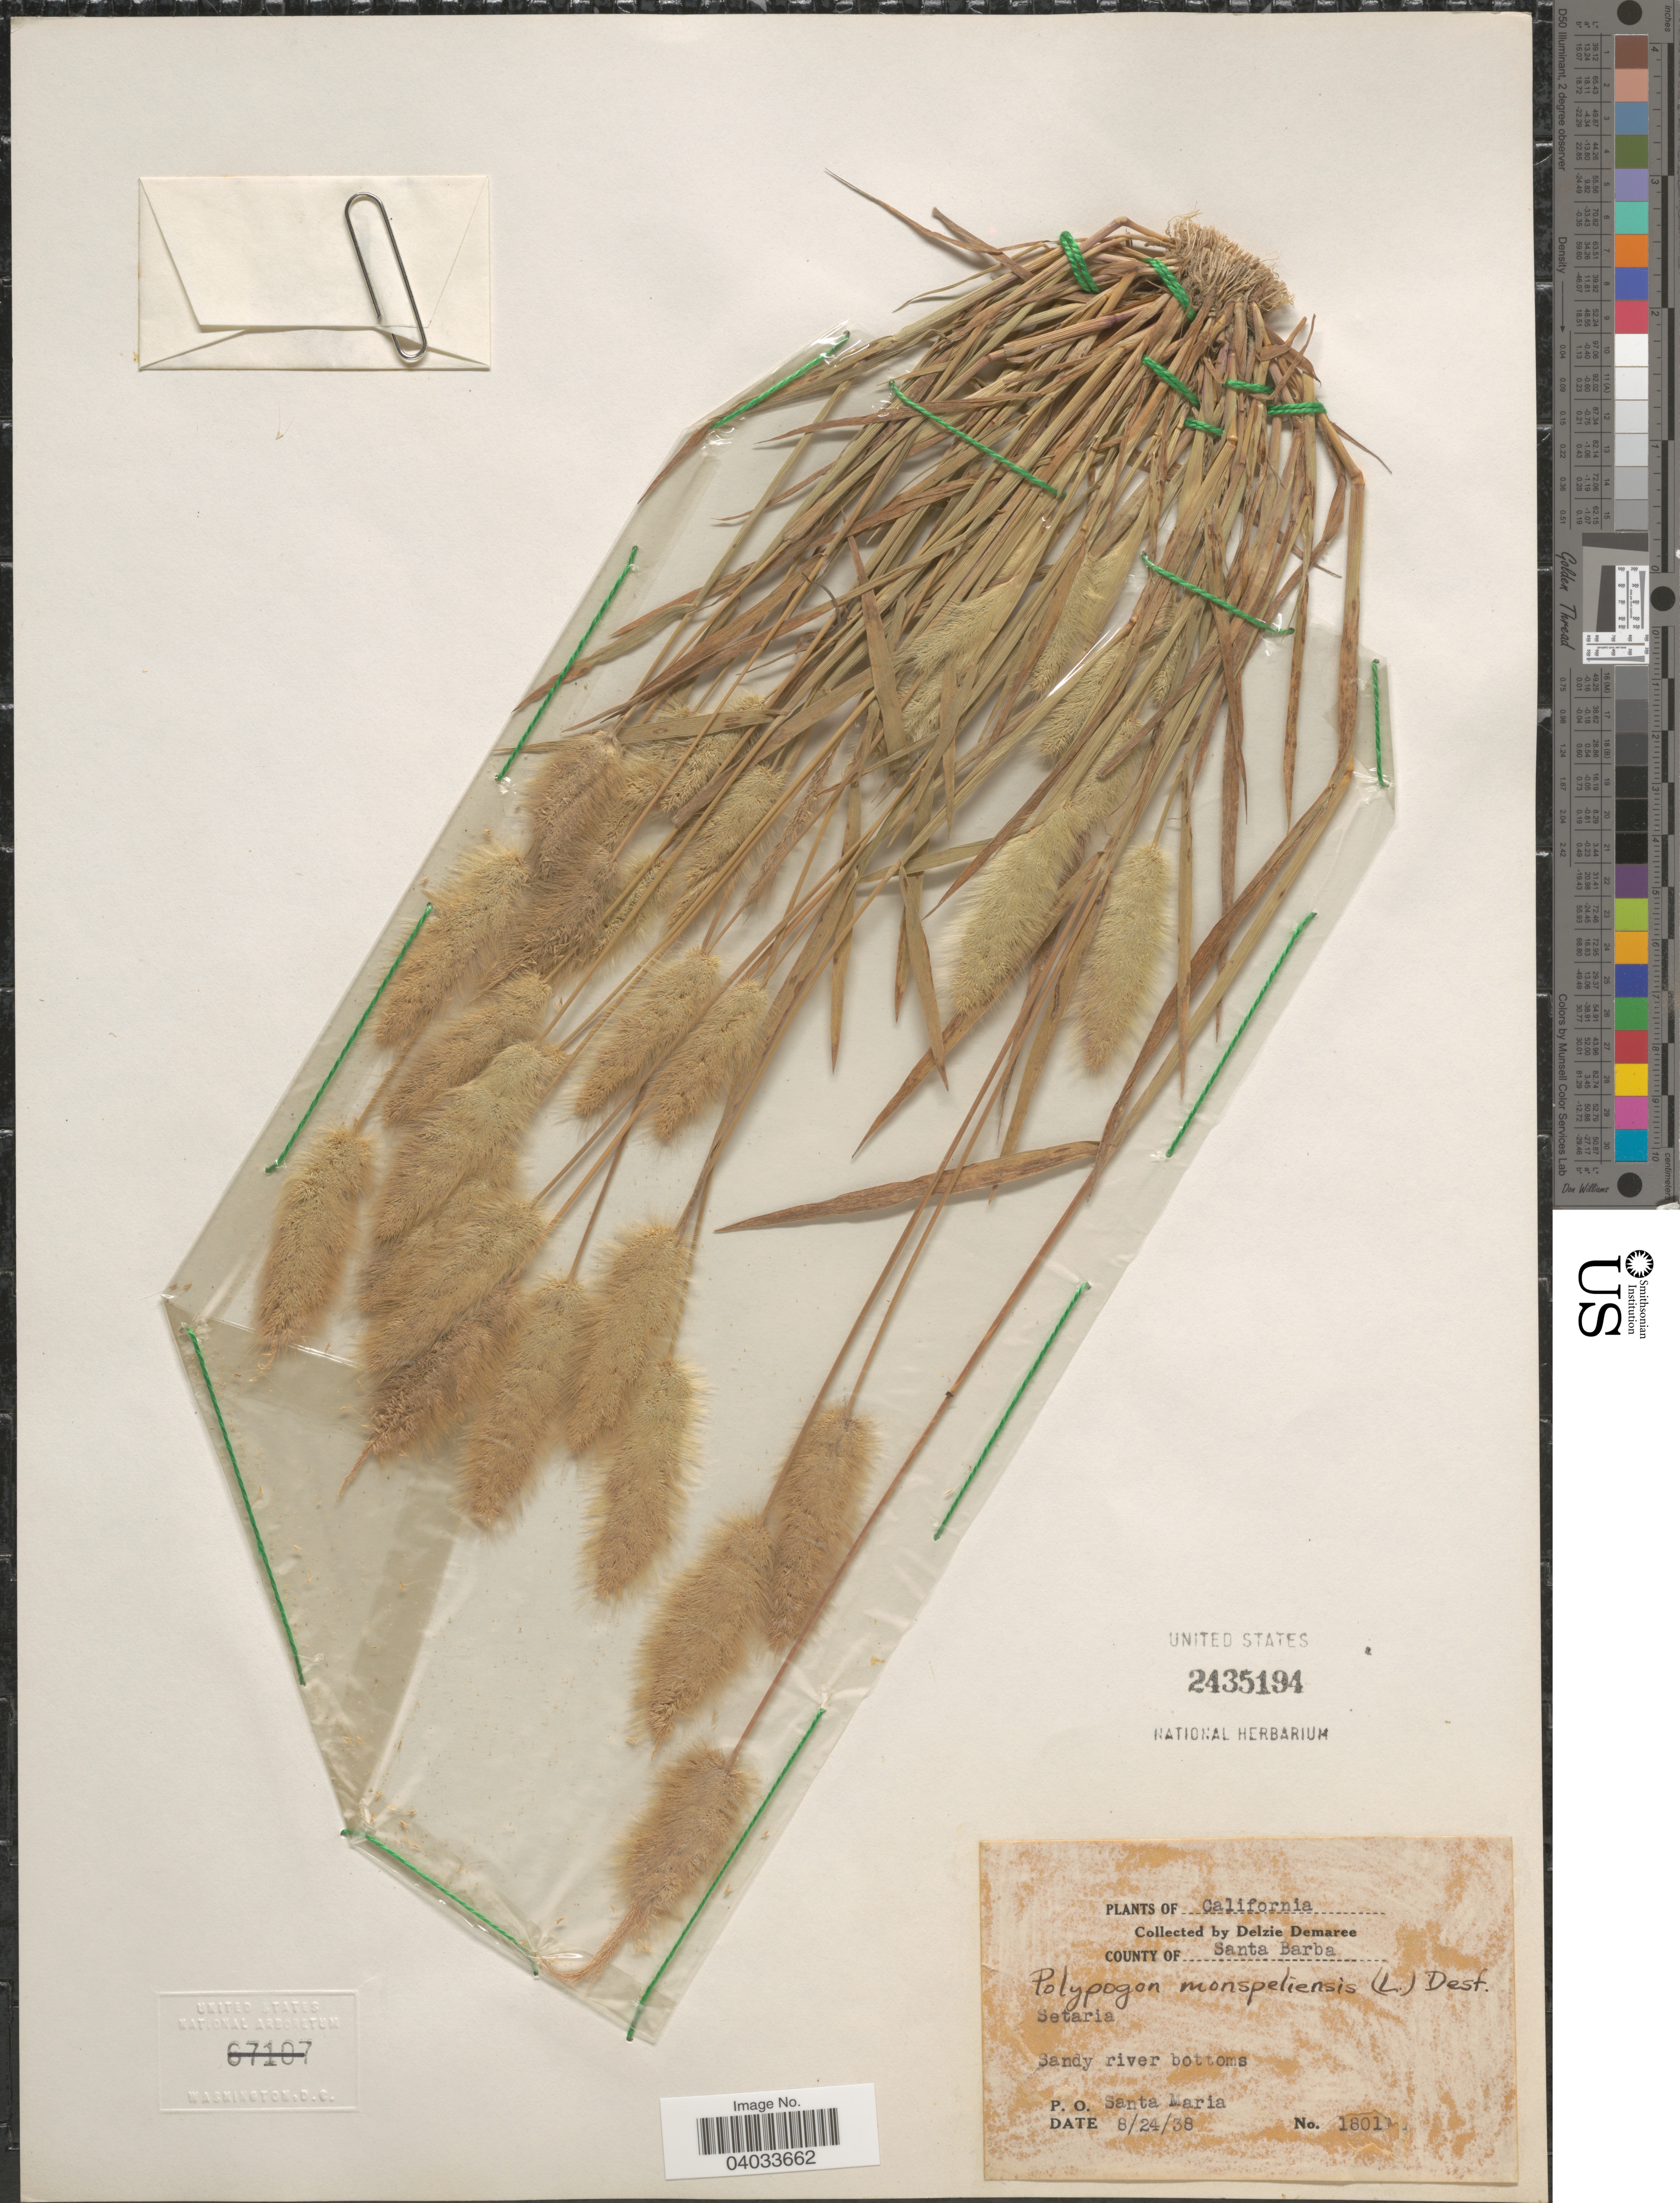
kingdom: Plantae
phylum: Tracheophyta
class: Liliopsida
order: Poales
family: Poaceae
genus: Polypogon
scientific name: Polypogon monspeliensis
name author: (L.) Desf.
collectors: D. Demaree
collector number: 1801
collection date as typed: Transcribed d/m/y: 24/8/38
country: United States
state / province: California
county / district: Santa Barbara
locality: County of Santa Barba. Sandy river bottoms. P. O. Santa Maria.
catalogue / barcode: US 2435194